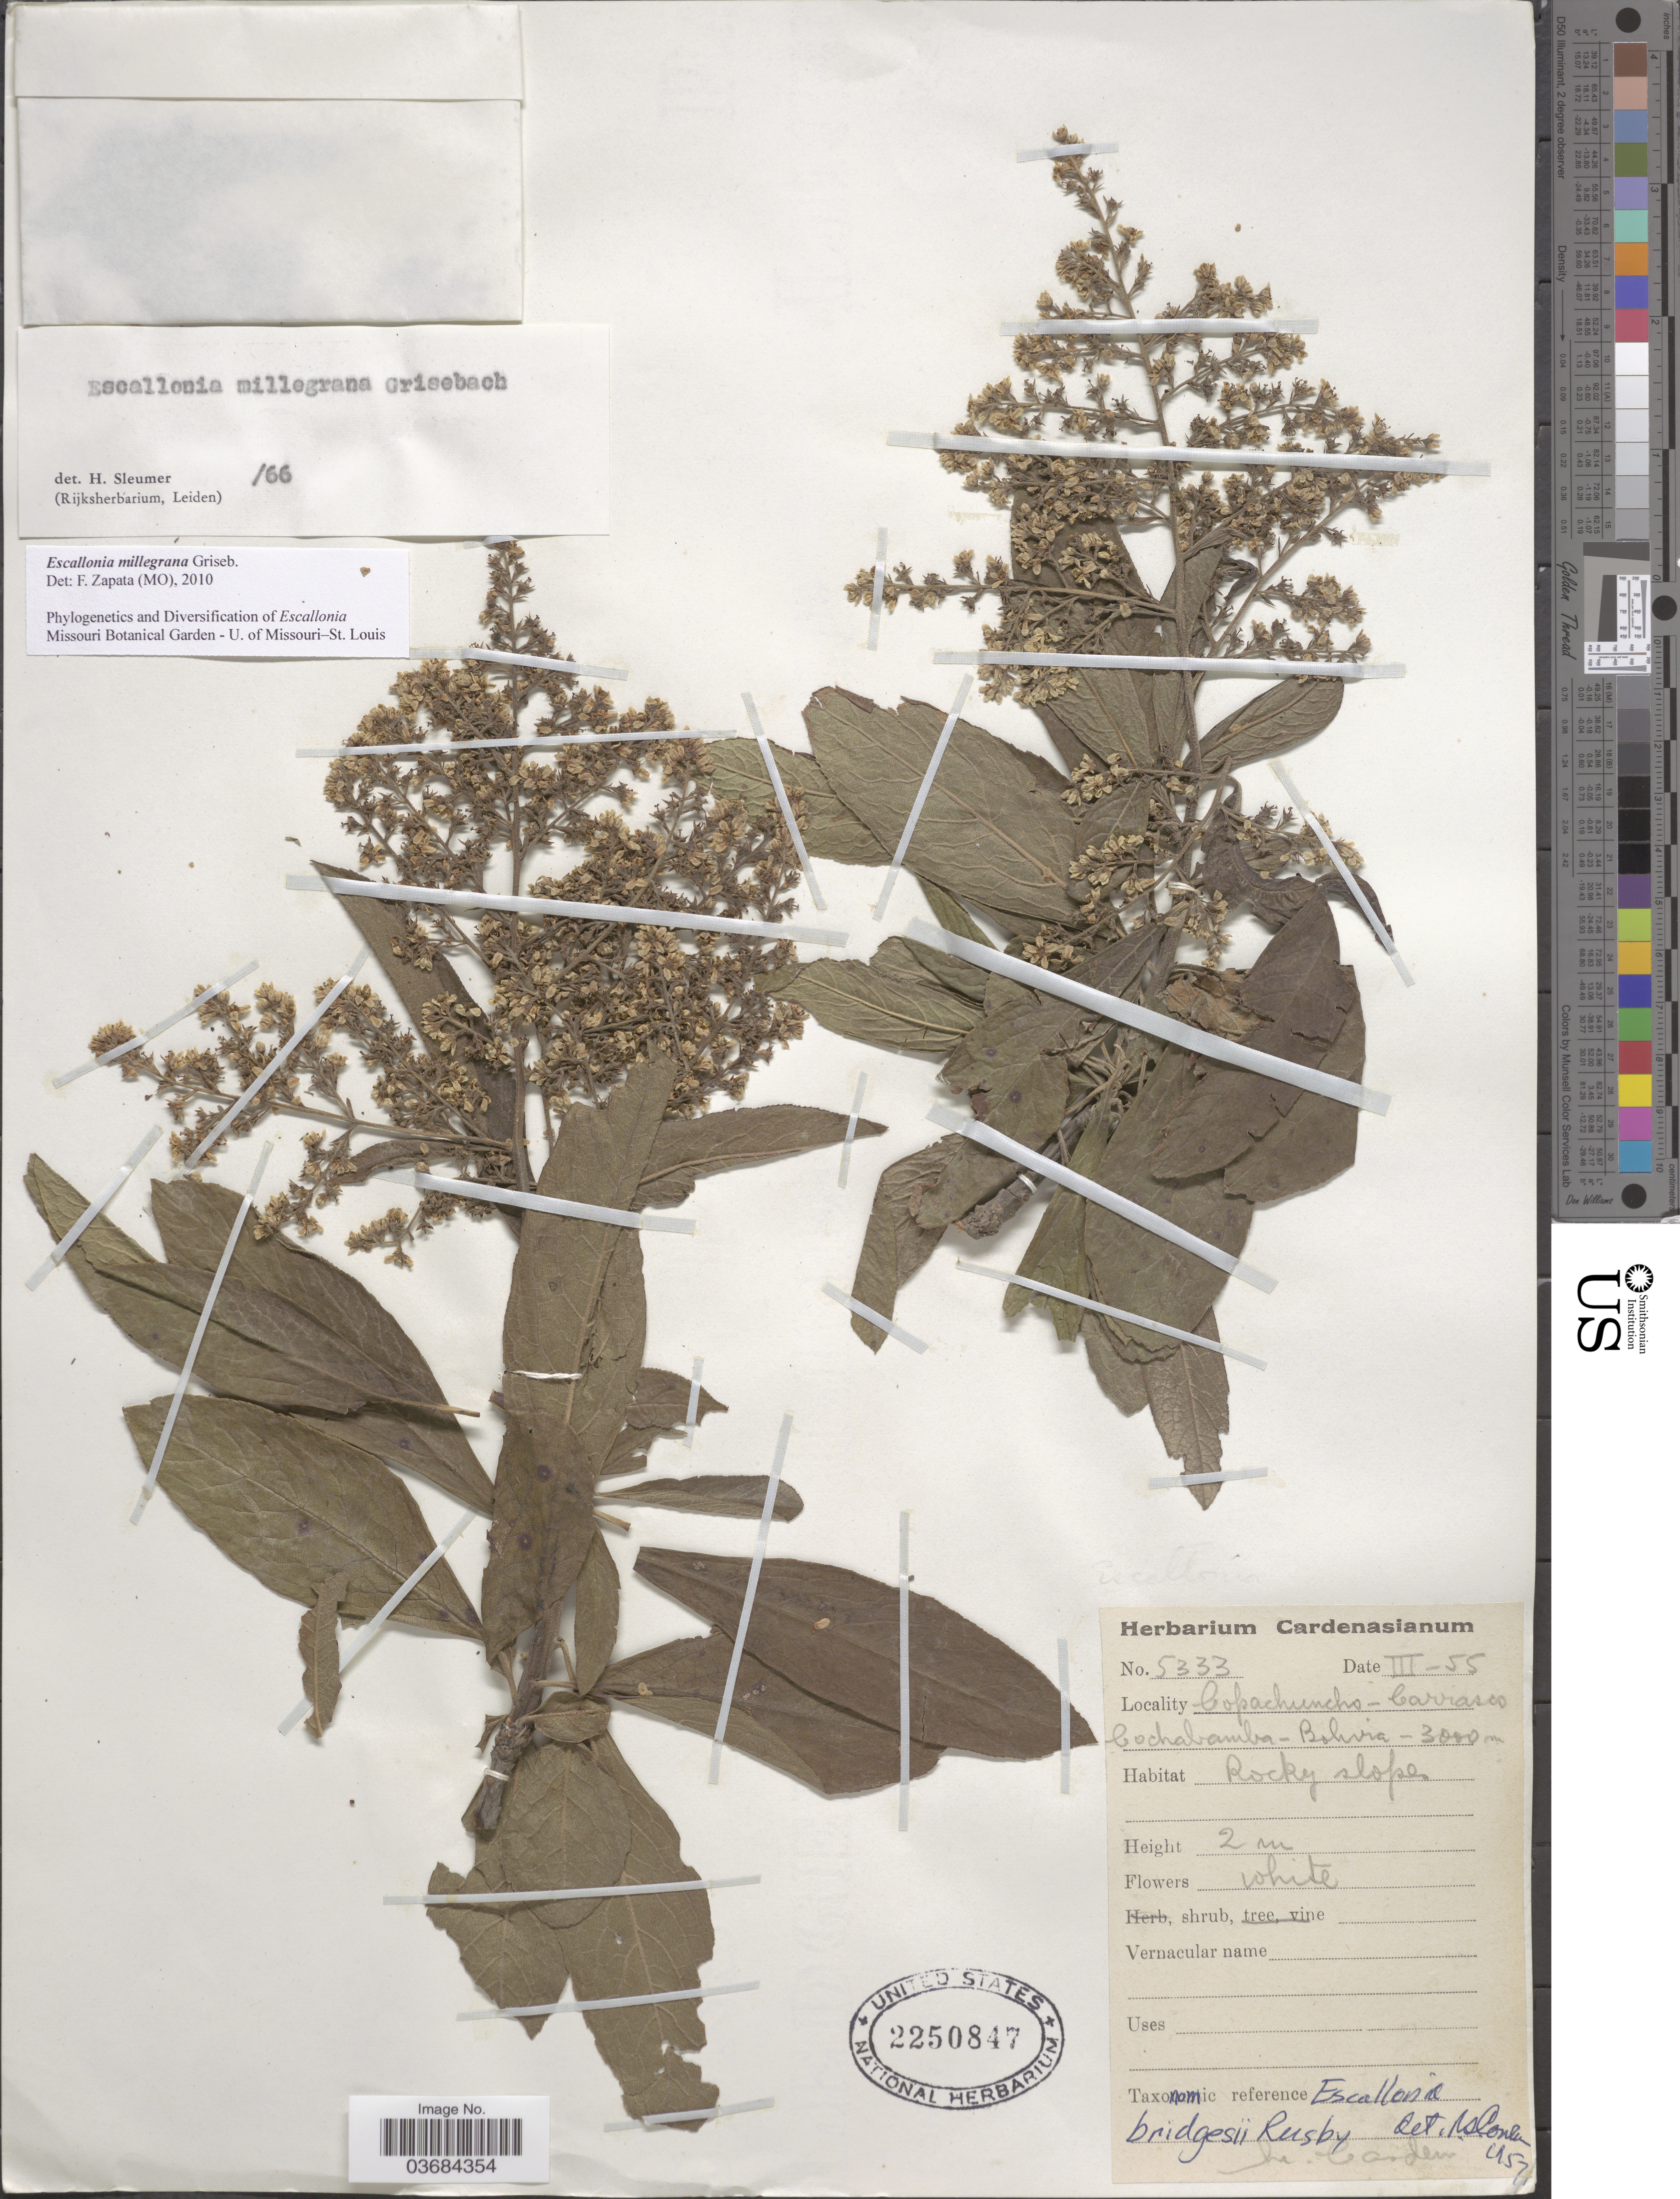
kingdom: Plantae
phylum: Tracheophyta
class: Magnoliopsida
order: Escalloniales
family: Escalloniaceae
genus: Escallonia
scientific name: Escallonia millegrana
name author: Griseb.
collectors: M. Cárdenas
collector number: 5333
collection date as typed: Transcribed d/m/y: /3/55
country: Bolivia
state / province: Cochabamba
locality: Copachuncho - Carrasco Cochabamba.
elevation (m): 3000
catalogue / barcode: US 2250847